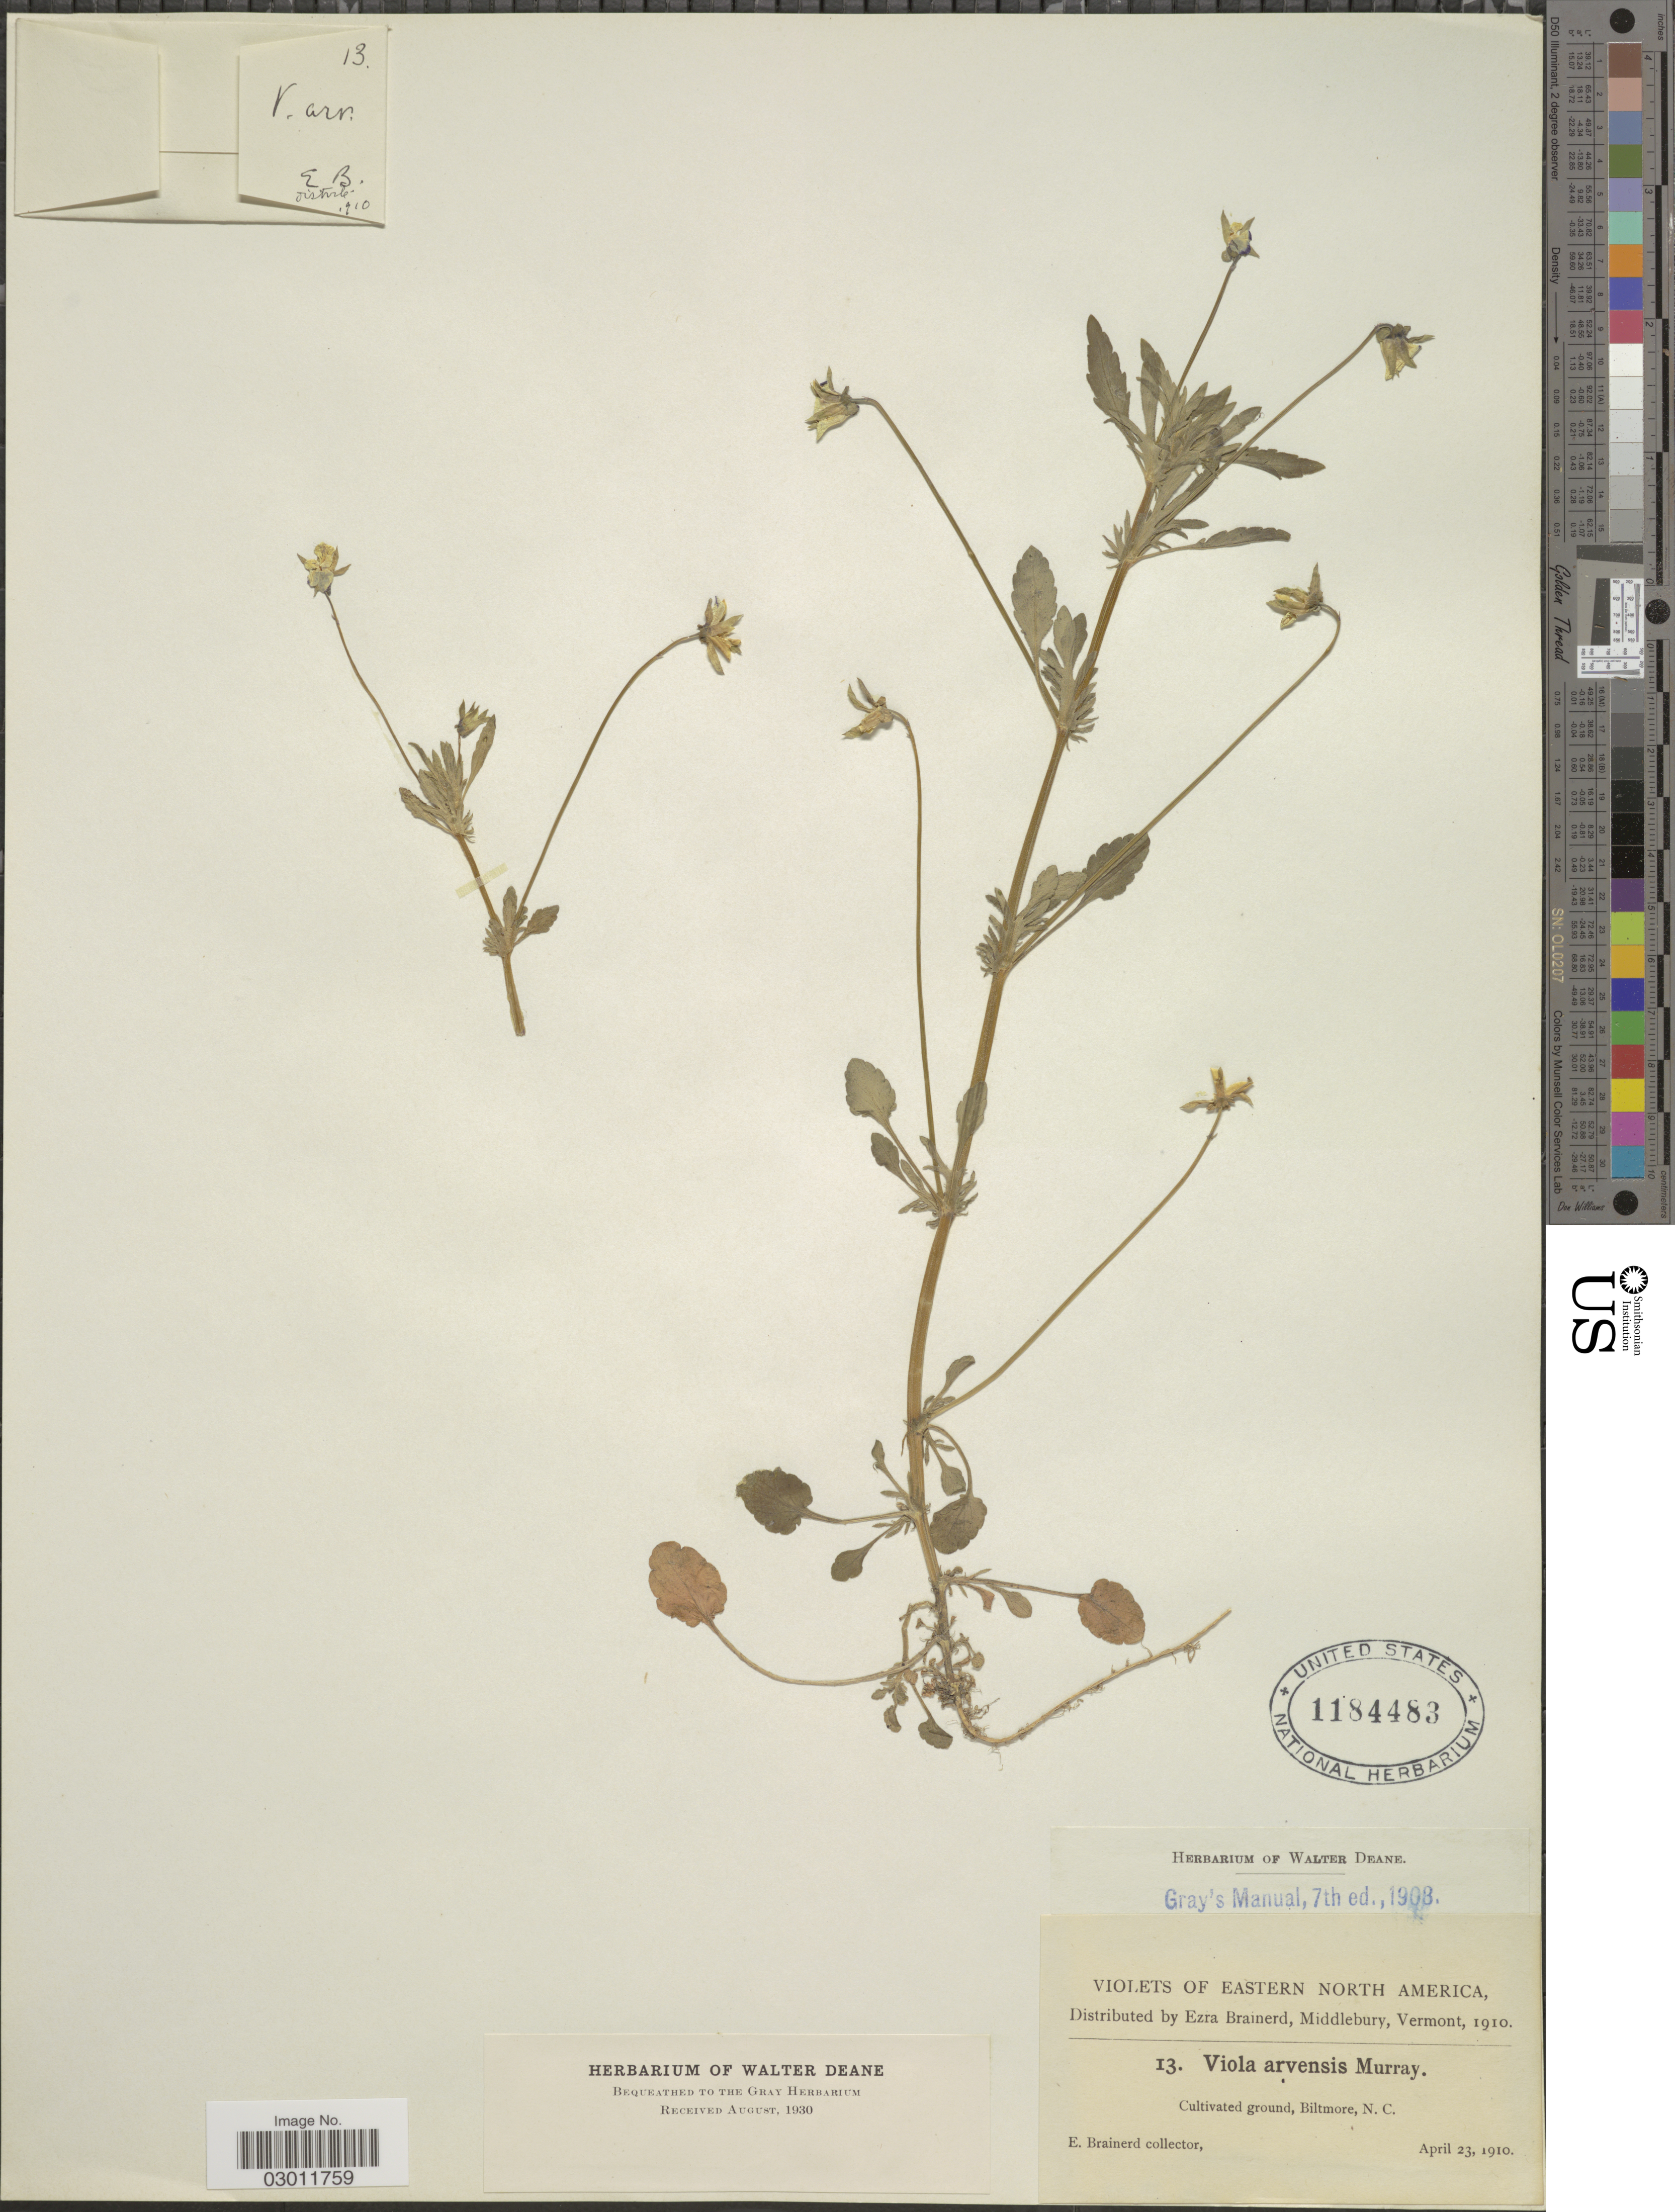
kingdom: Plantae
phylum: Tracheophyta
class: Magnoliopsida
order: Malpighiales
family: Violaceae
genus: Viola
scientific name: Viola arvensis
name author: Murray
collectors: E. Brainerd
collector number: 13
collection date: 1910-04-23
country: United States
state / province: North Carolina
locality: Eastern North America. Biltmore, N.C.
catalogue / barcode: US 1184483